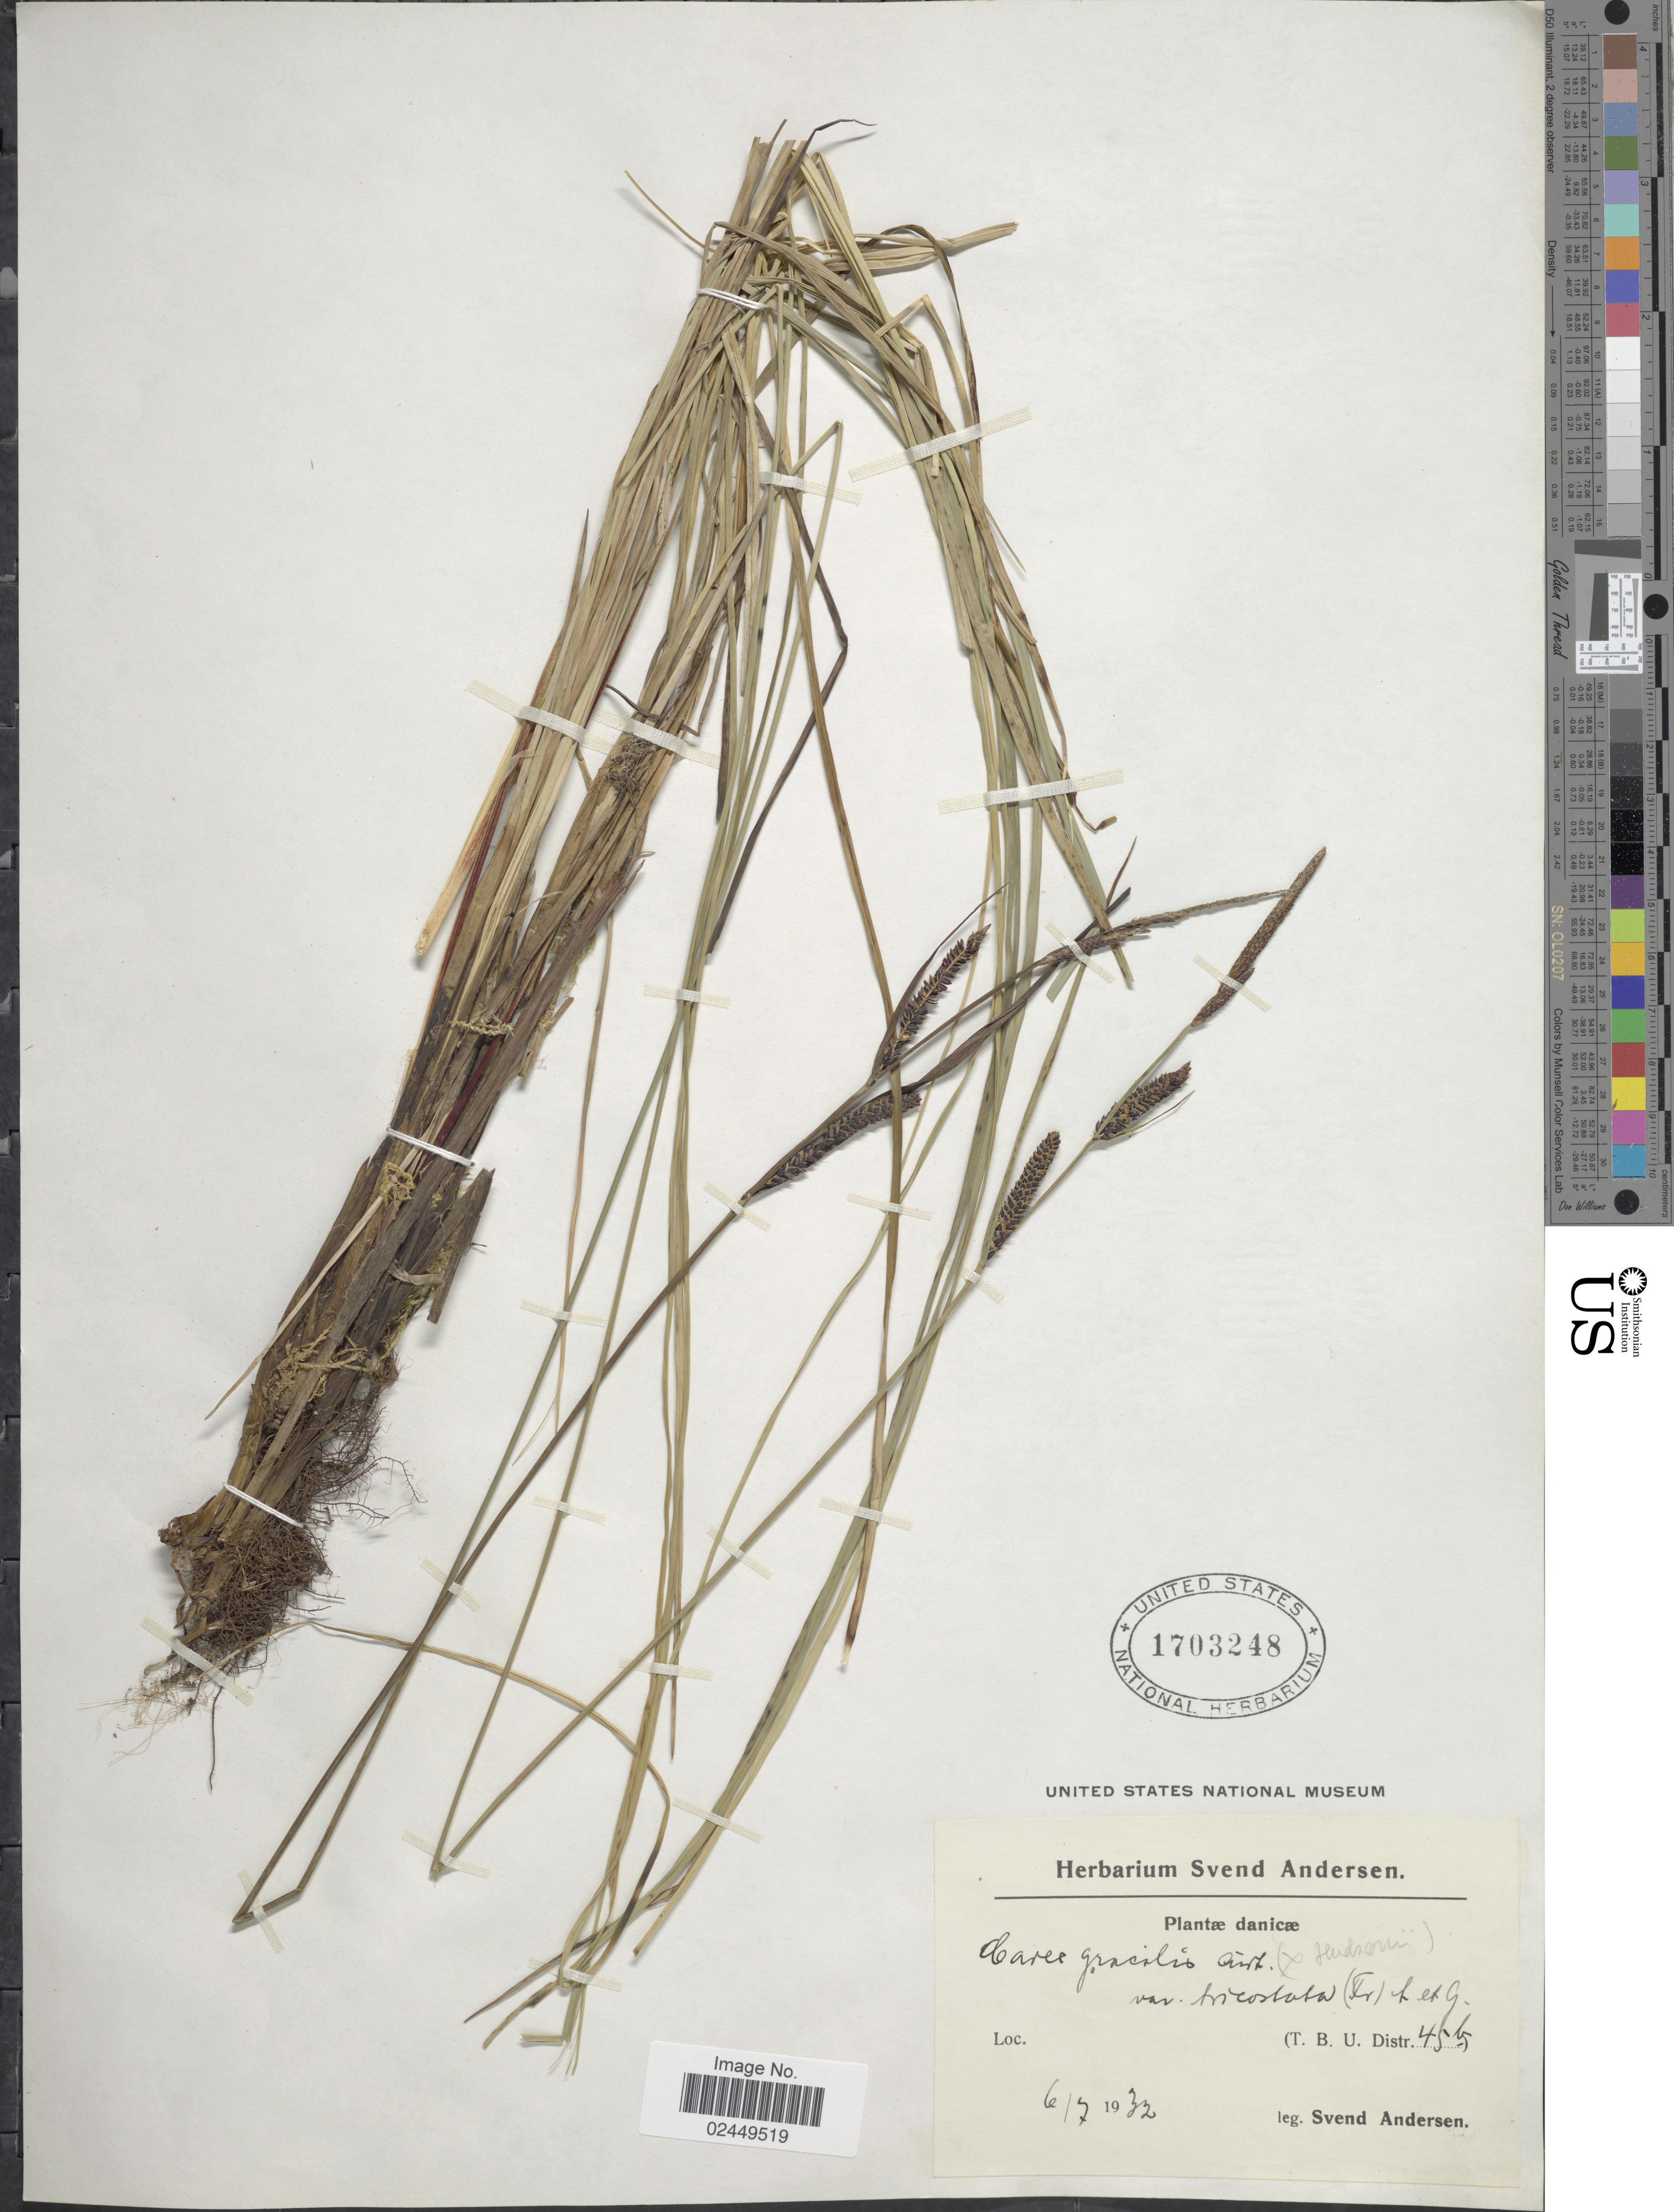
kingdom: Plantae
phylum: Tracheophyta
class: Liliopsida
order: Poales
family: Cyperaceae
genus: Carex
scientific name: Carex acuta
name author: L.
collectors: S. Andersen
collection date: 1932-07-06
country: Denmark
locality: Danicae, (T.B.U. Distr. 45b).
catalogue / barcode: US 1703248